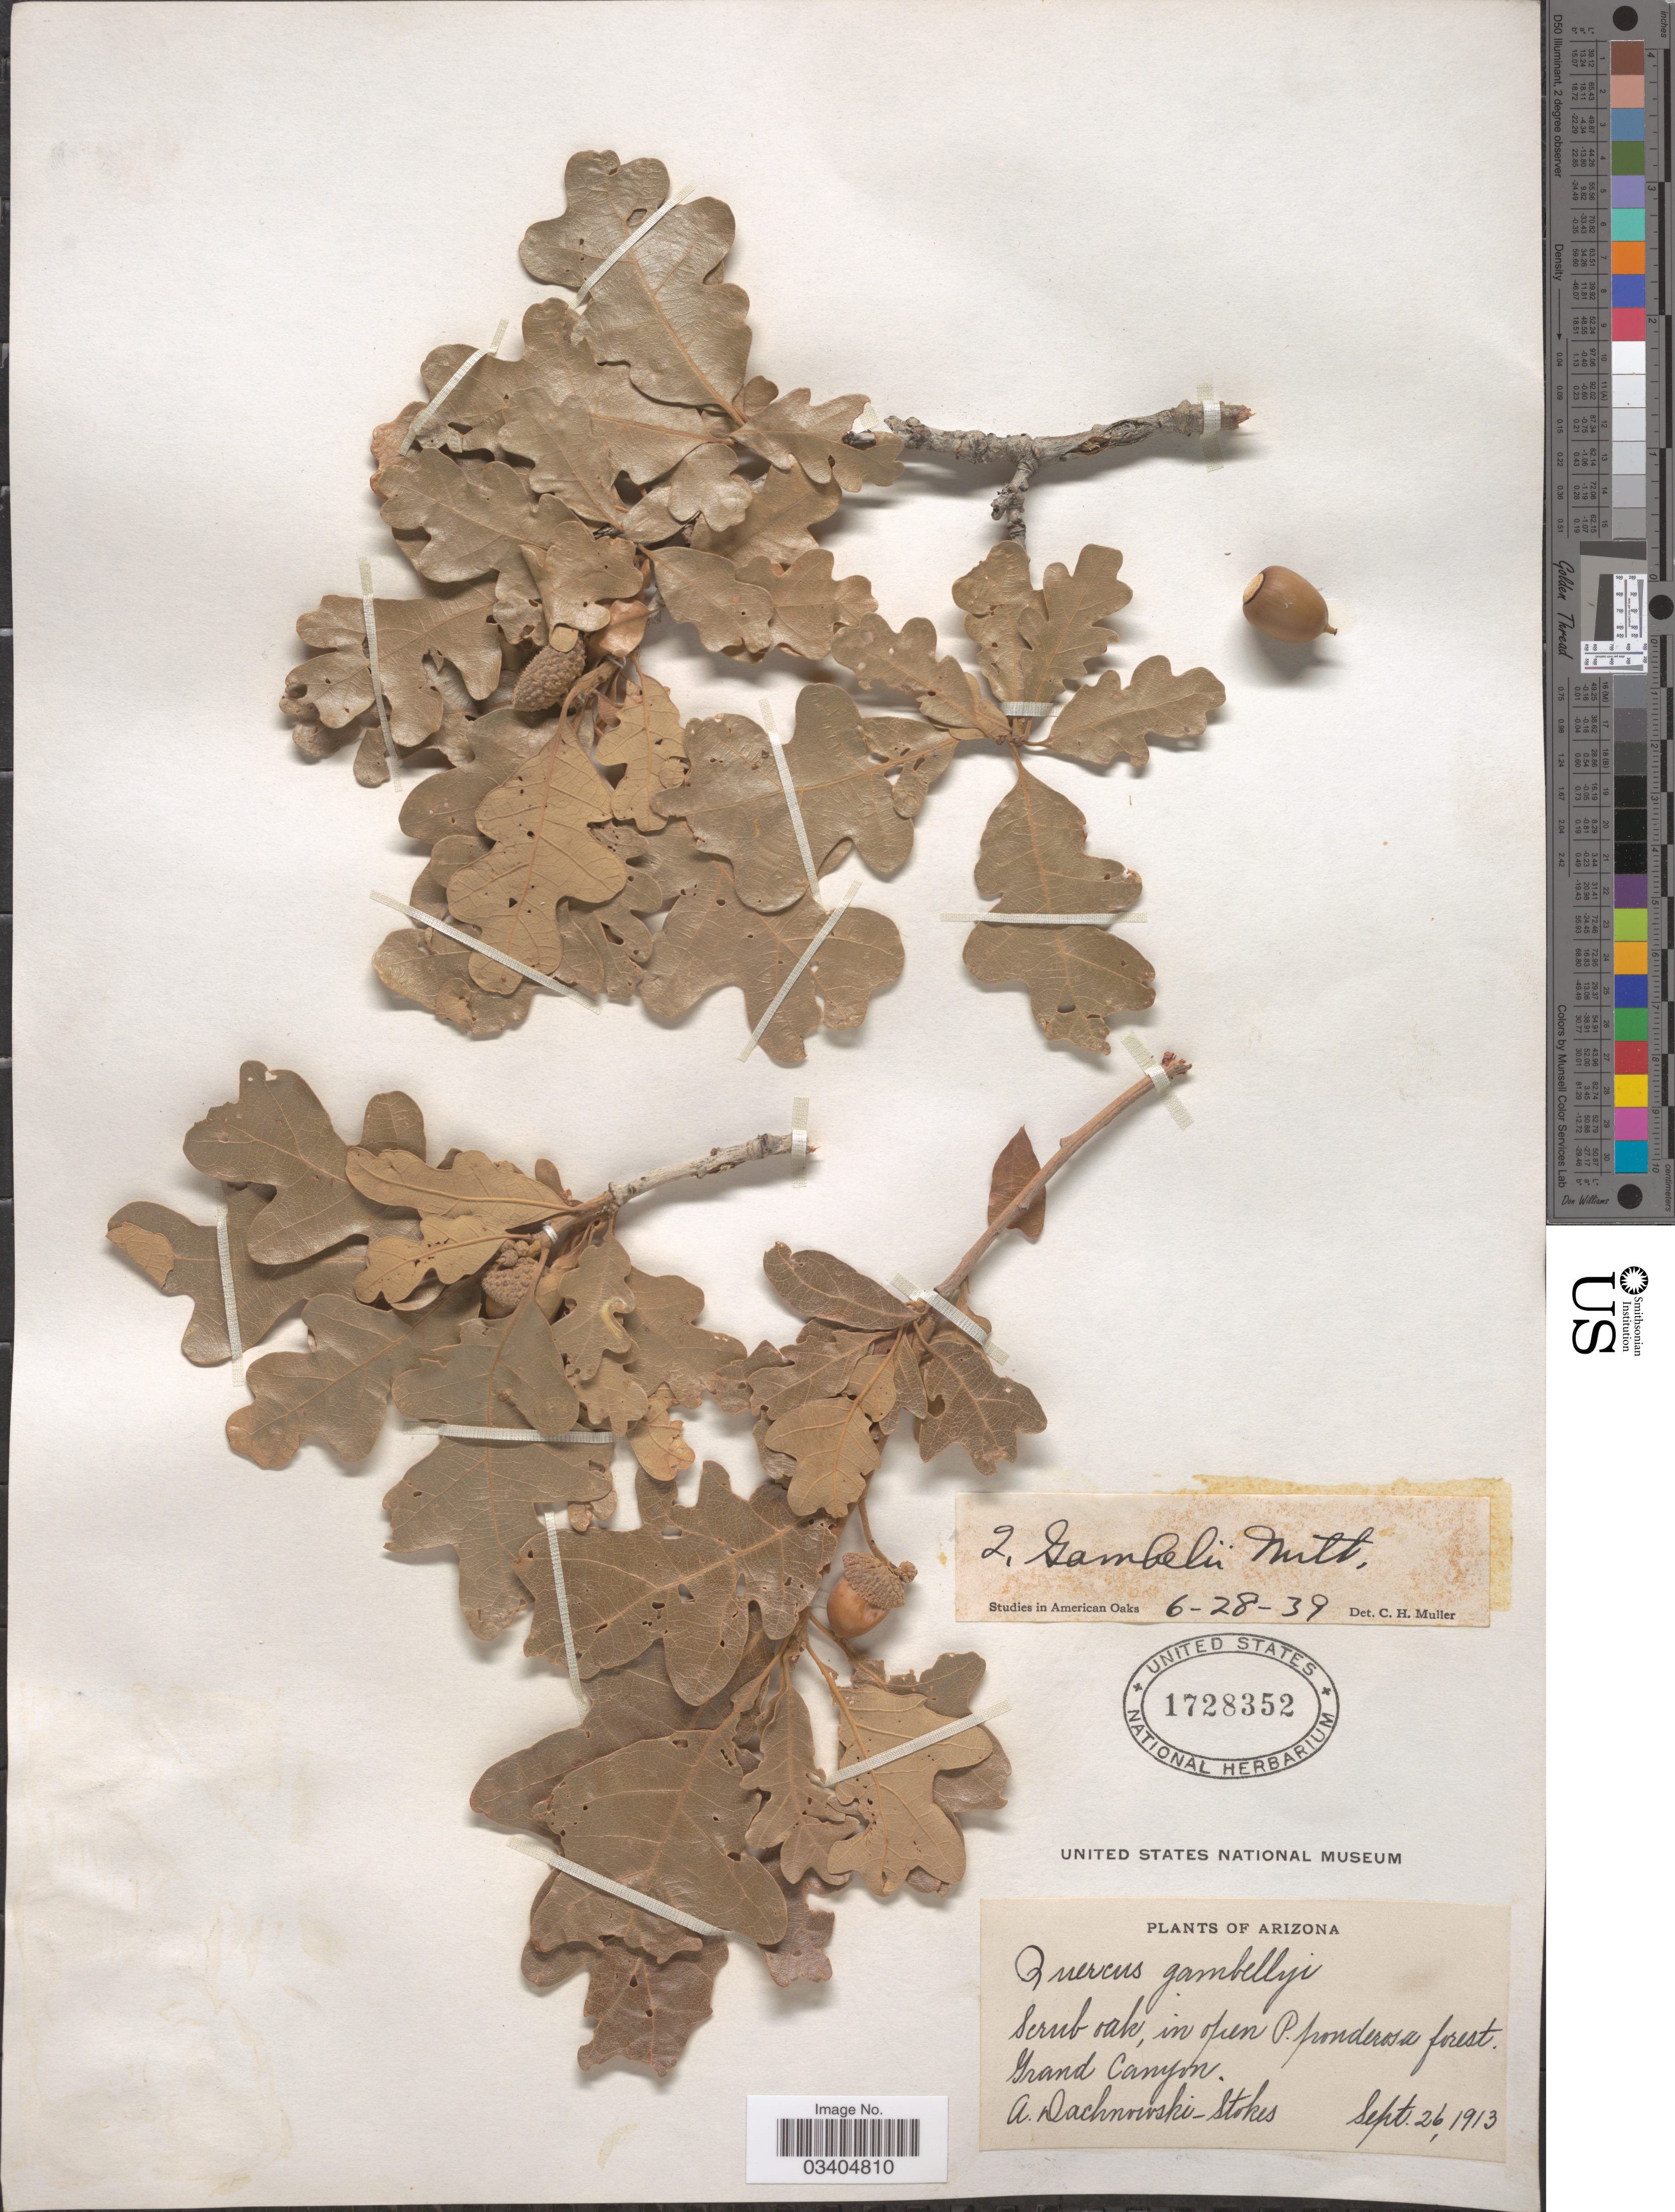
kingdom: Plantae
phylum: Tracheophyta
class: Magnoliopsida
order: Fagales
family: Fagaceae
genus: Quercus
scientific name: Quercus gambelii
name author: Nutt.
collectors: A. P. Dachnowski-Stokes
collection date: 1913-09-26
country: United States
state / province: Arizona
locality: Grand Canyon.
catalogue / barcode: US 1728352